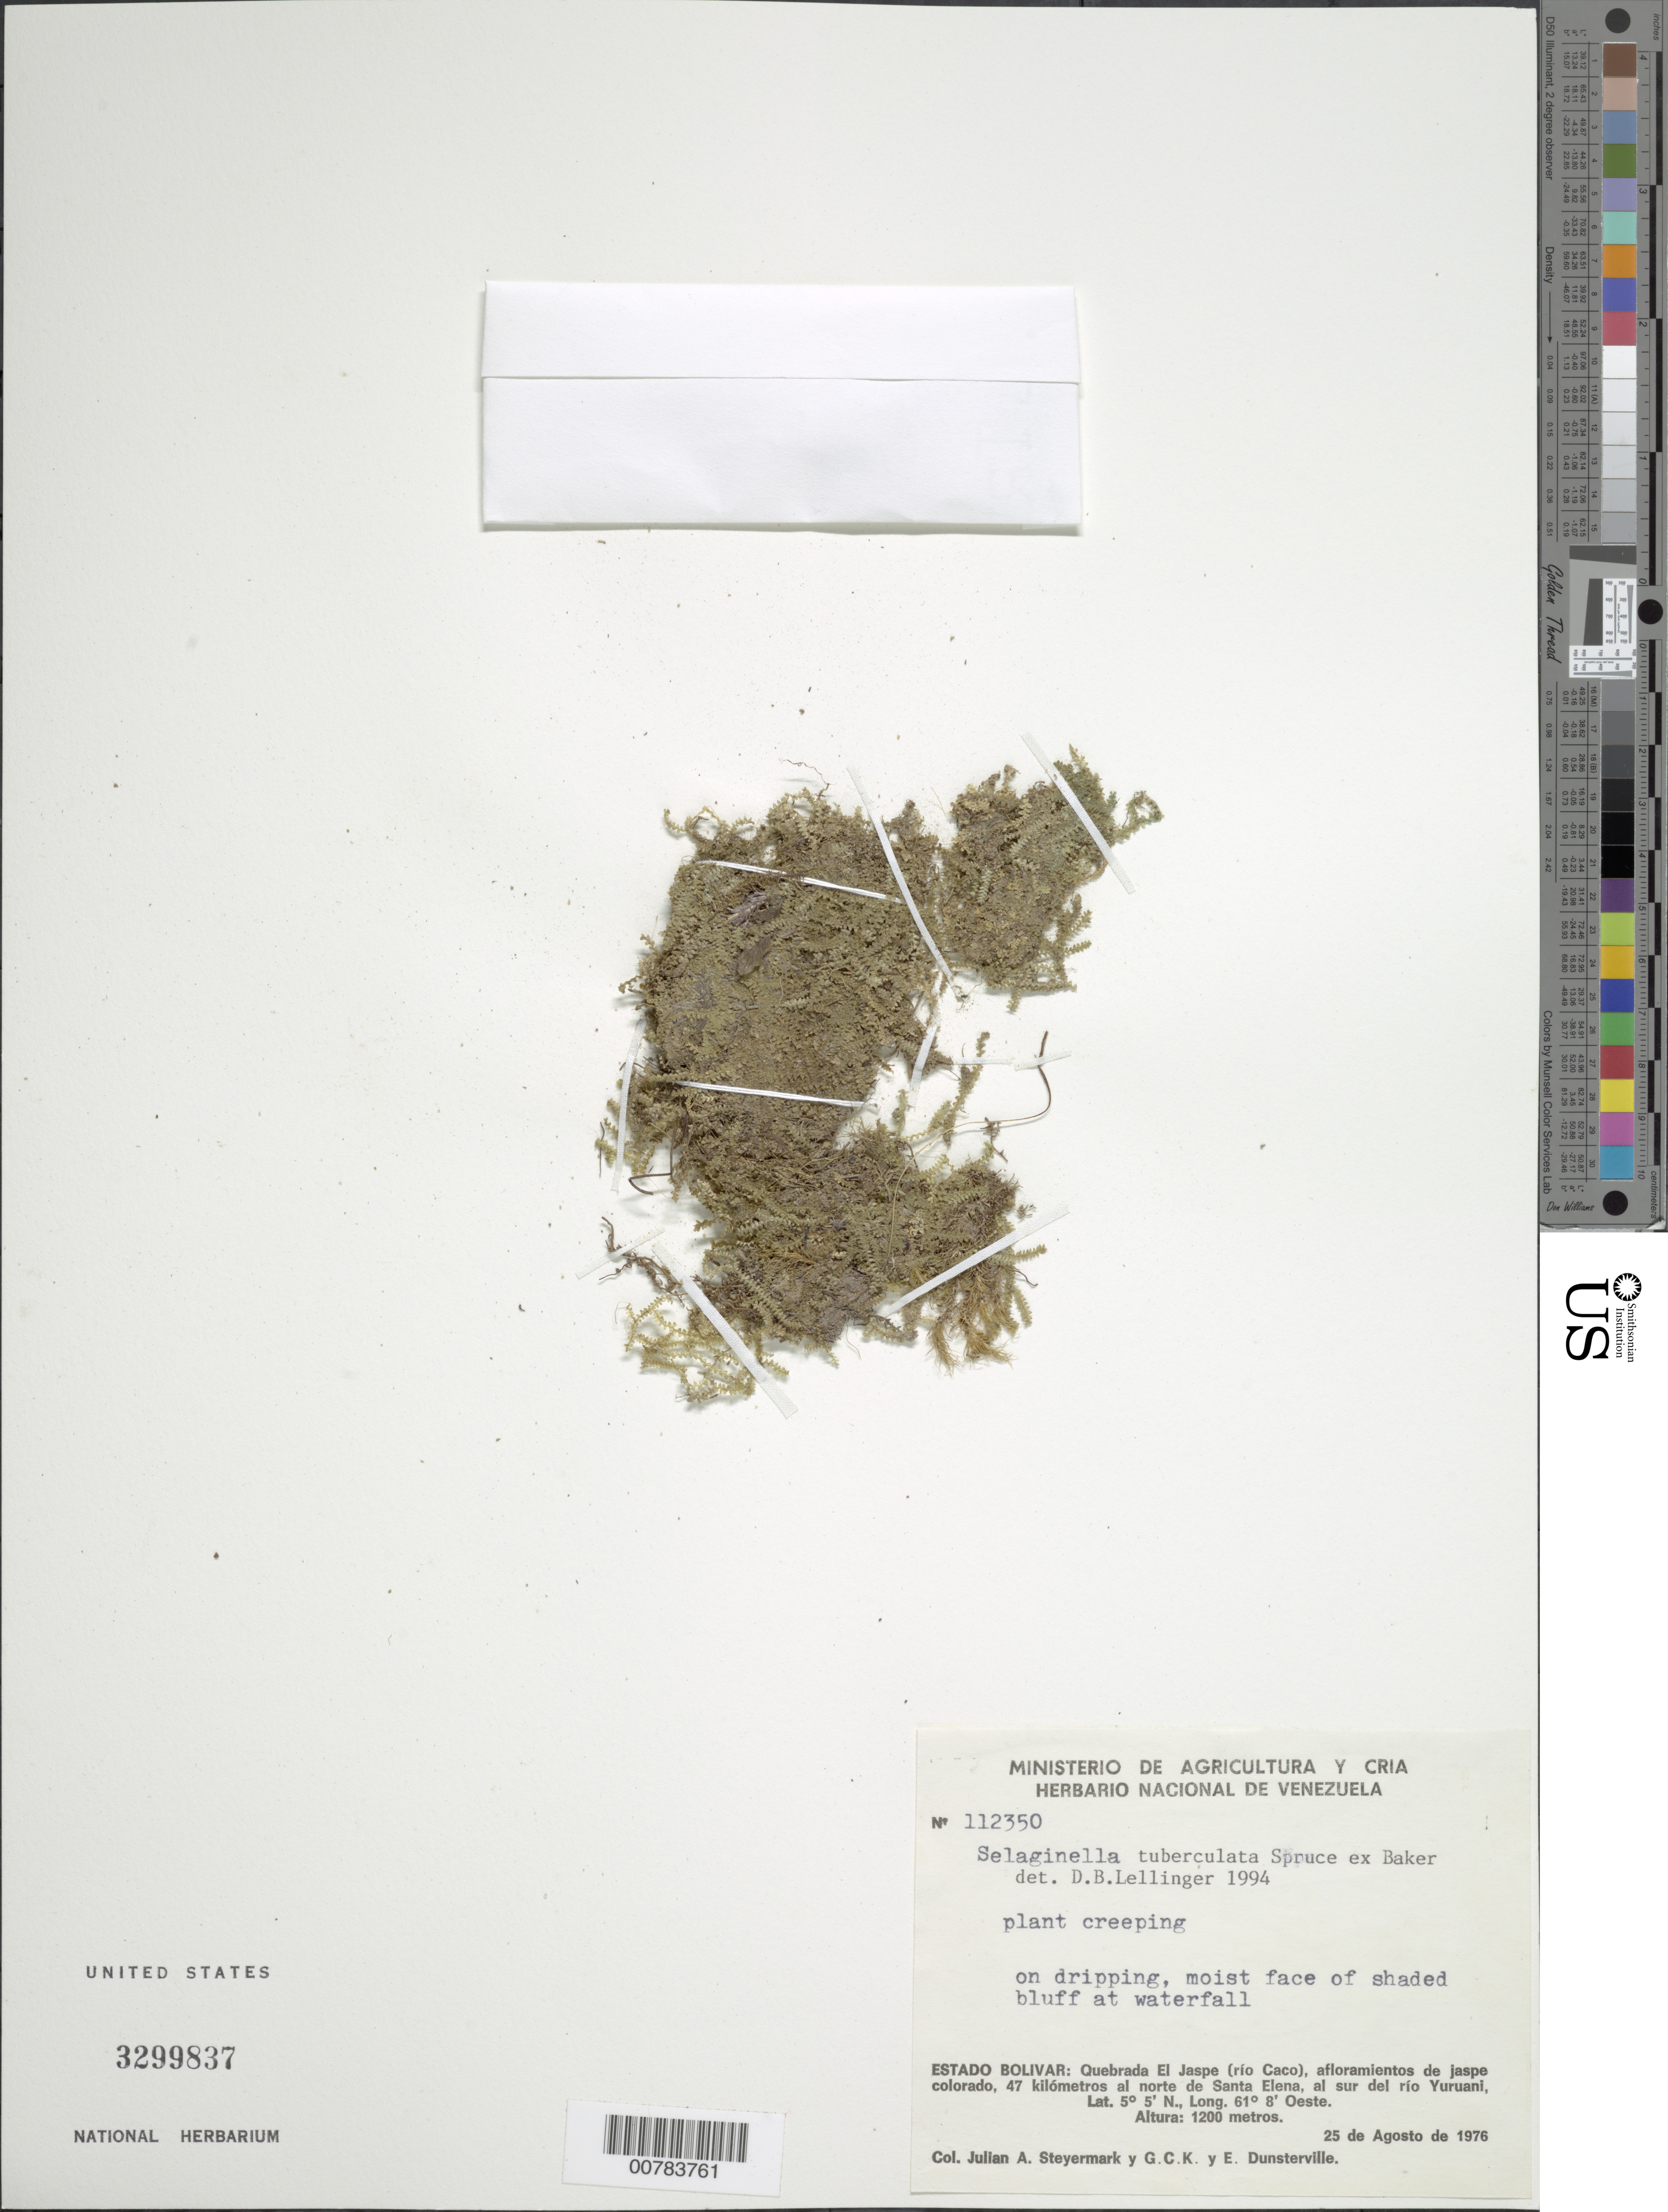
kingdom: Plantae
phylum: Tracheophyta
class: Lycopodiopsida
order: Selaginellales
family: Selaginellaceae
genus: Selaginella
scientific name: Selaginella tuberculata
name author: Spruce ex Baker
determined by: Lellinger, David B., (BOT), Smithsonian Institution - National Museum of Natural History (UNITED STATES)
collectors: J. Steyermark, G. C. K. Dunsterville & E. Dunsterville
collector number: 112350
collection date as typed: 25-Aug-76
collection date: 1976-08-25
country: Venezuela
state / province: Bolívar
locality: Quebrada El Jaspe (río Caco), 47 km N of Santa Elena, S of río Yuruani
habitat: On dripping, moist face of shaded bluff at waterfall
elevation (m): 1200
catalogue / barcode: US 3299837